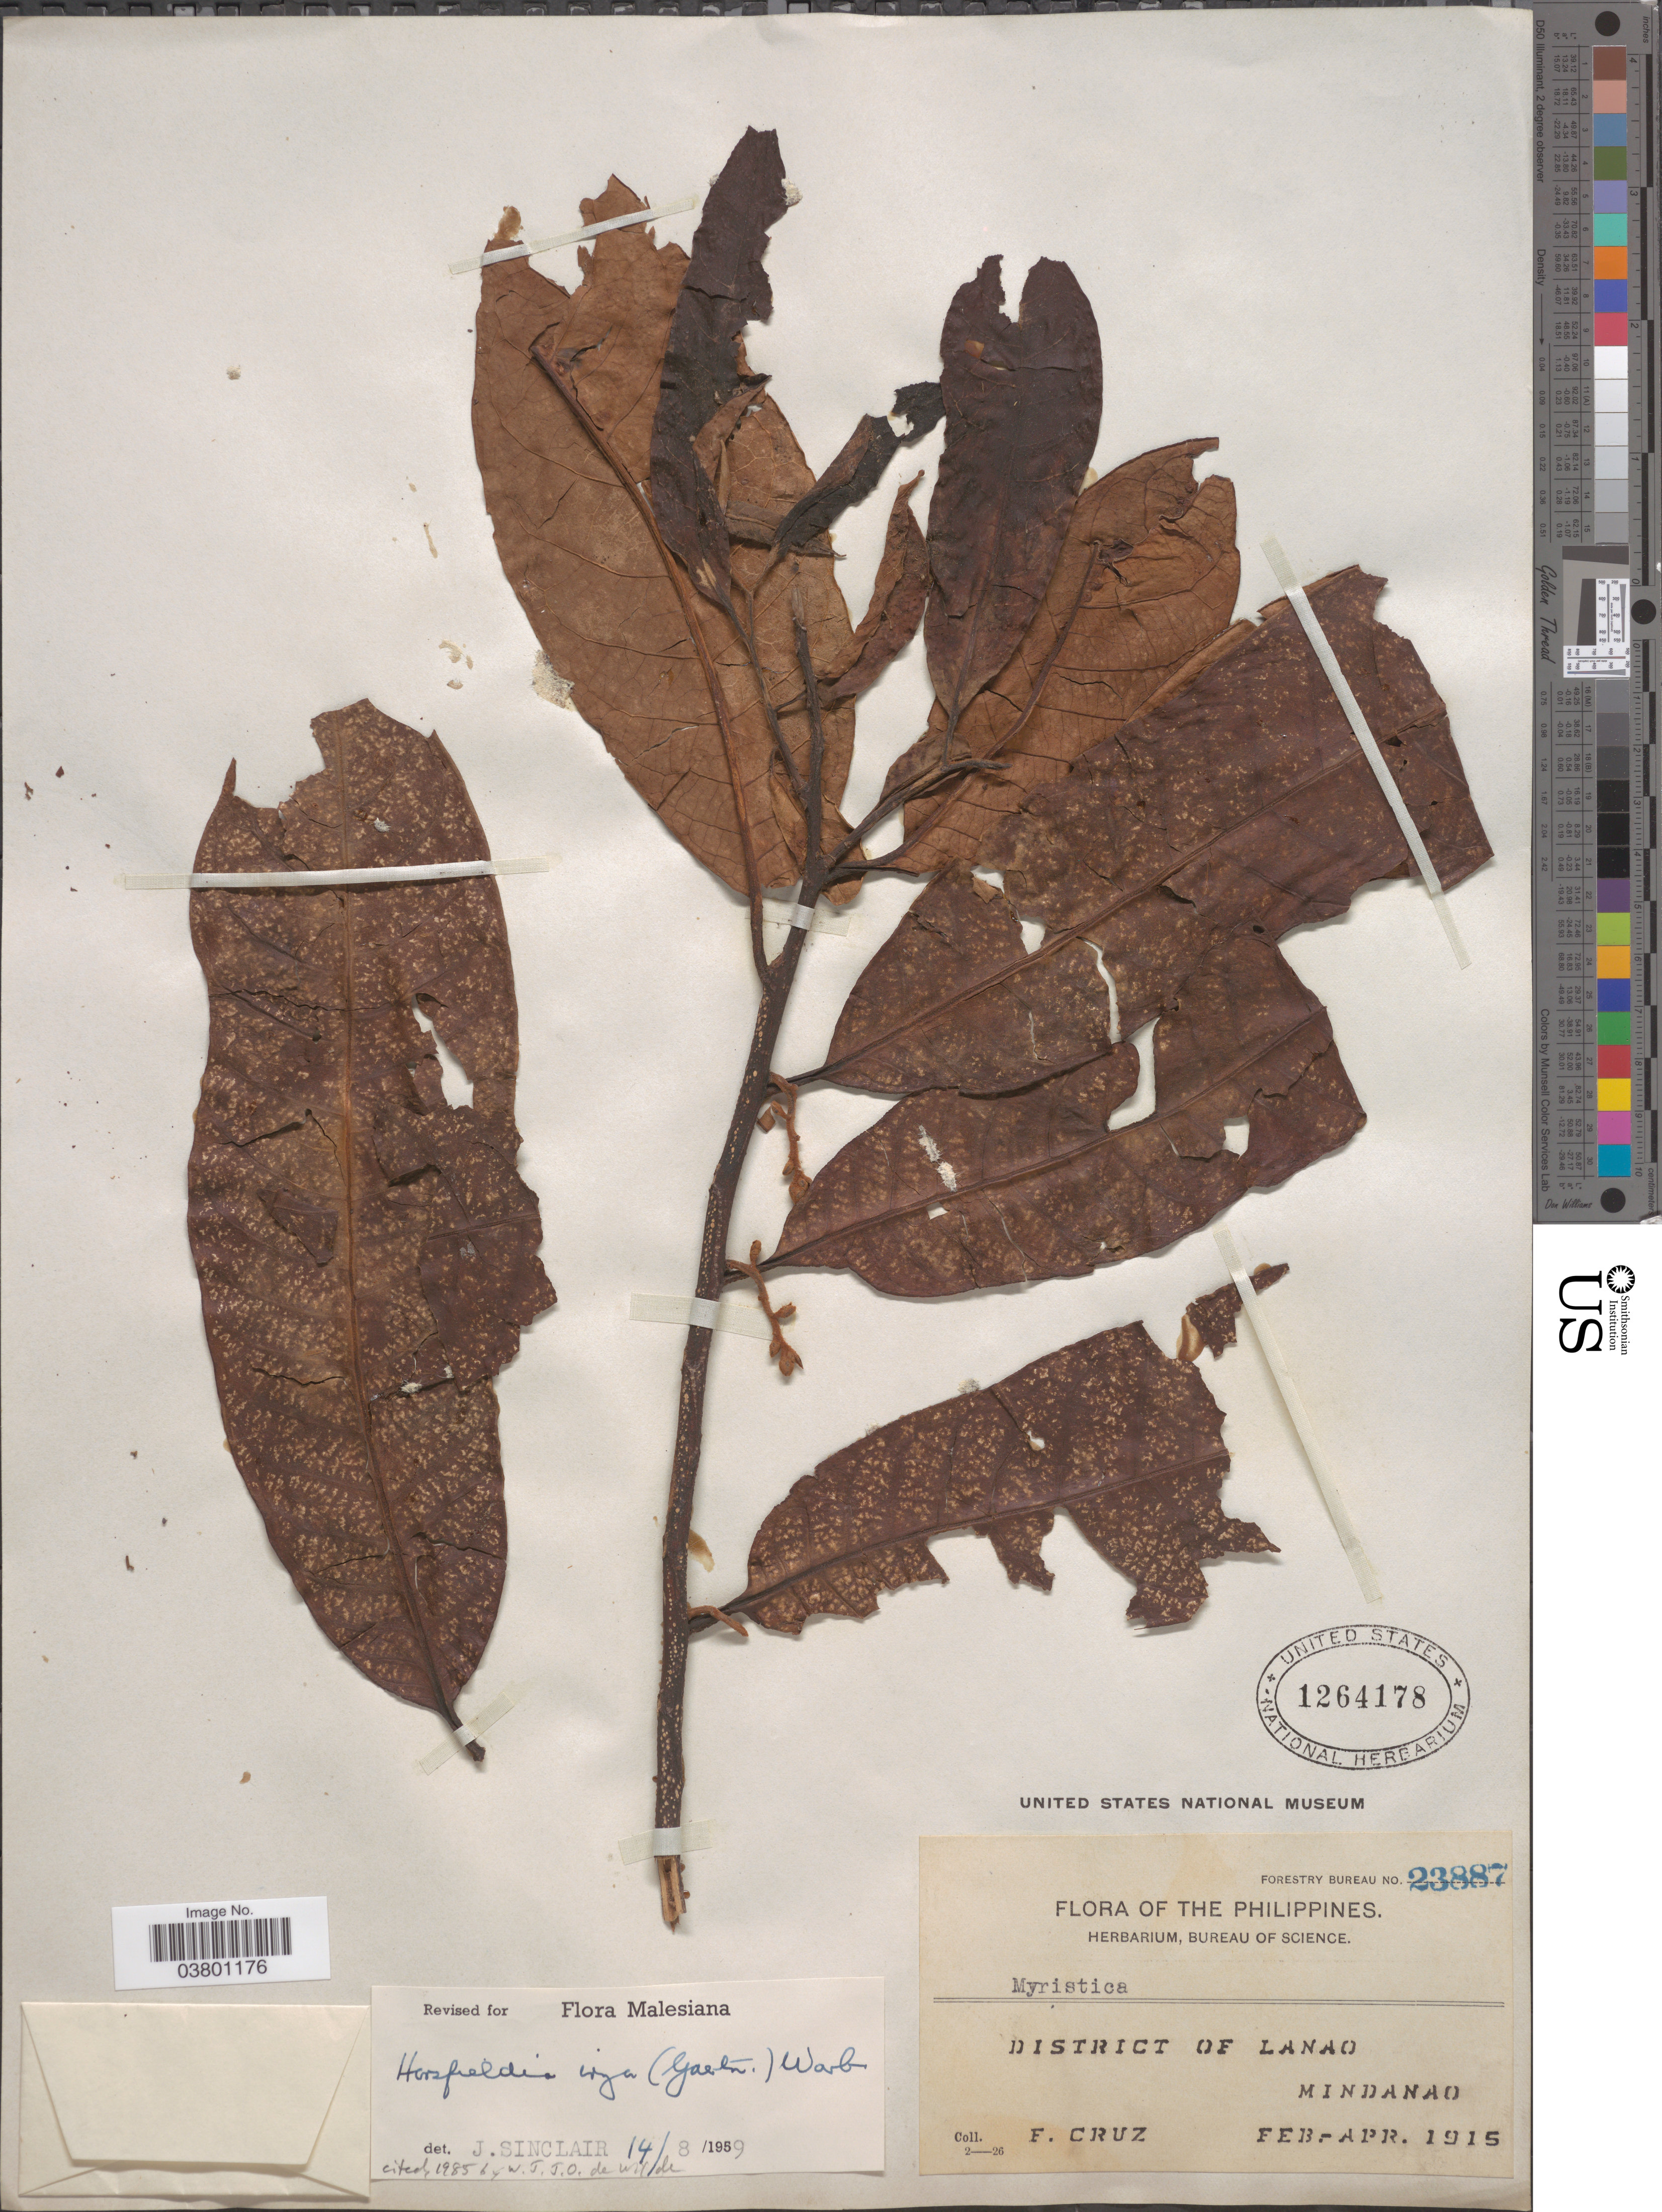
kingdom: Plantae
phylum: Tracheophyta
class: Magnoliopsida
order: Magnoliales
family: Myristicaceae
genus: Horsfieldia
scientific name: Horsfieldia irya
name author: (Gaertn.) Warb.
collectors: F. Cruz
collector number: Forestry Bureau 23887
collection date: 1915-02/1915-04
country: Philippines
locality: District of Lanao. Mindanao.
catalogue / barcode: US 1264178